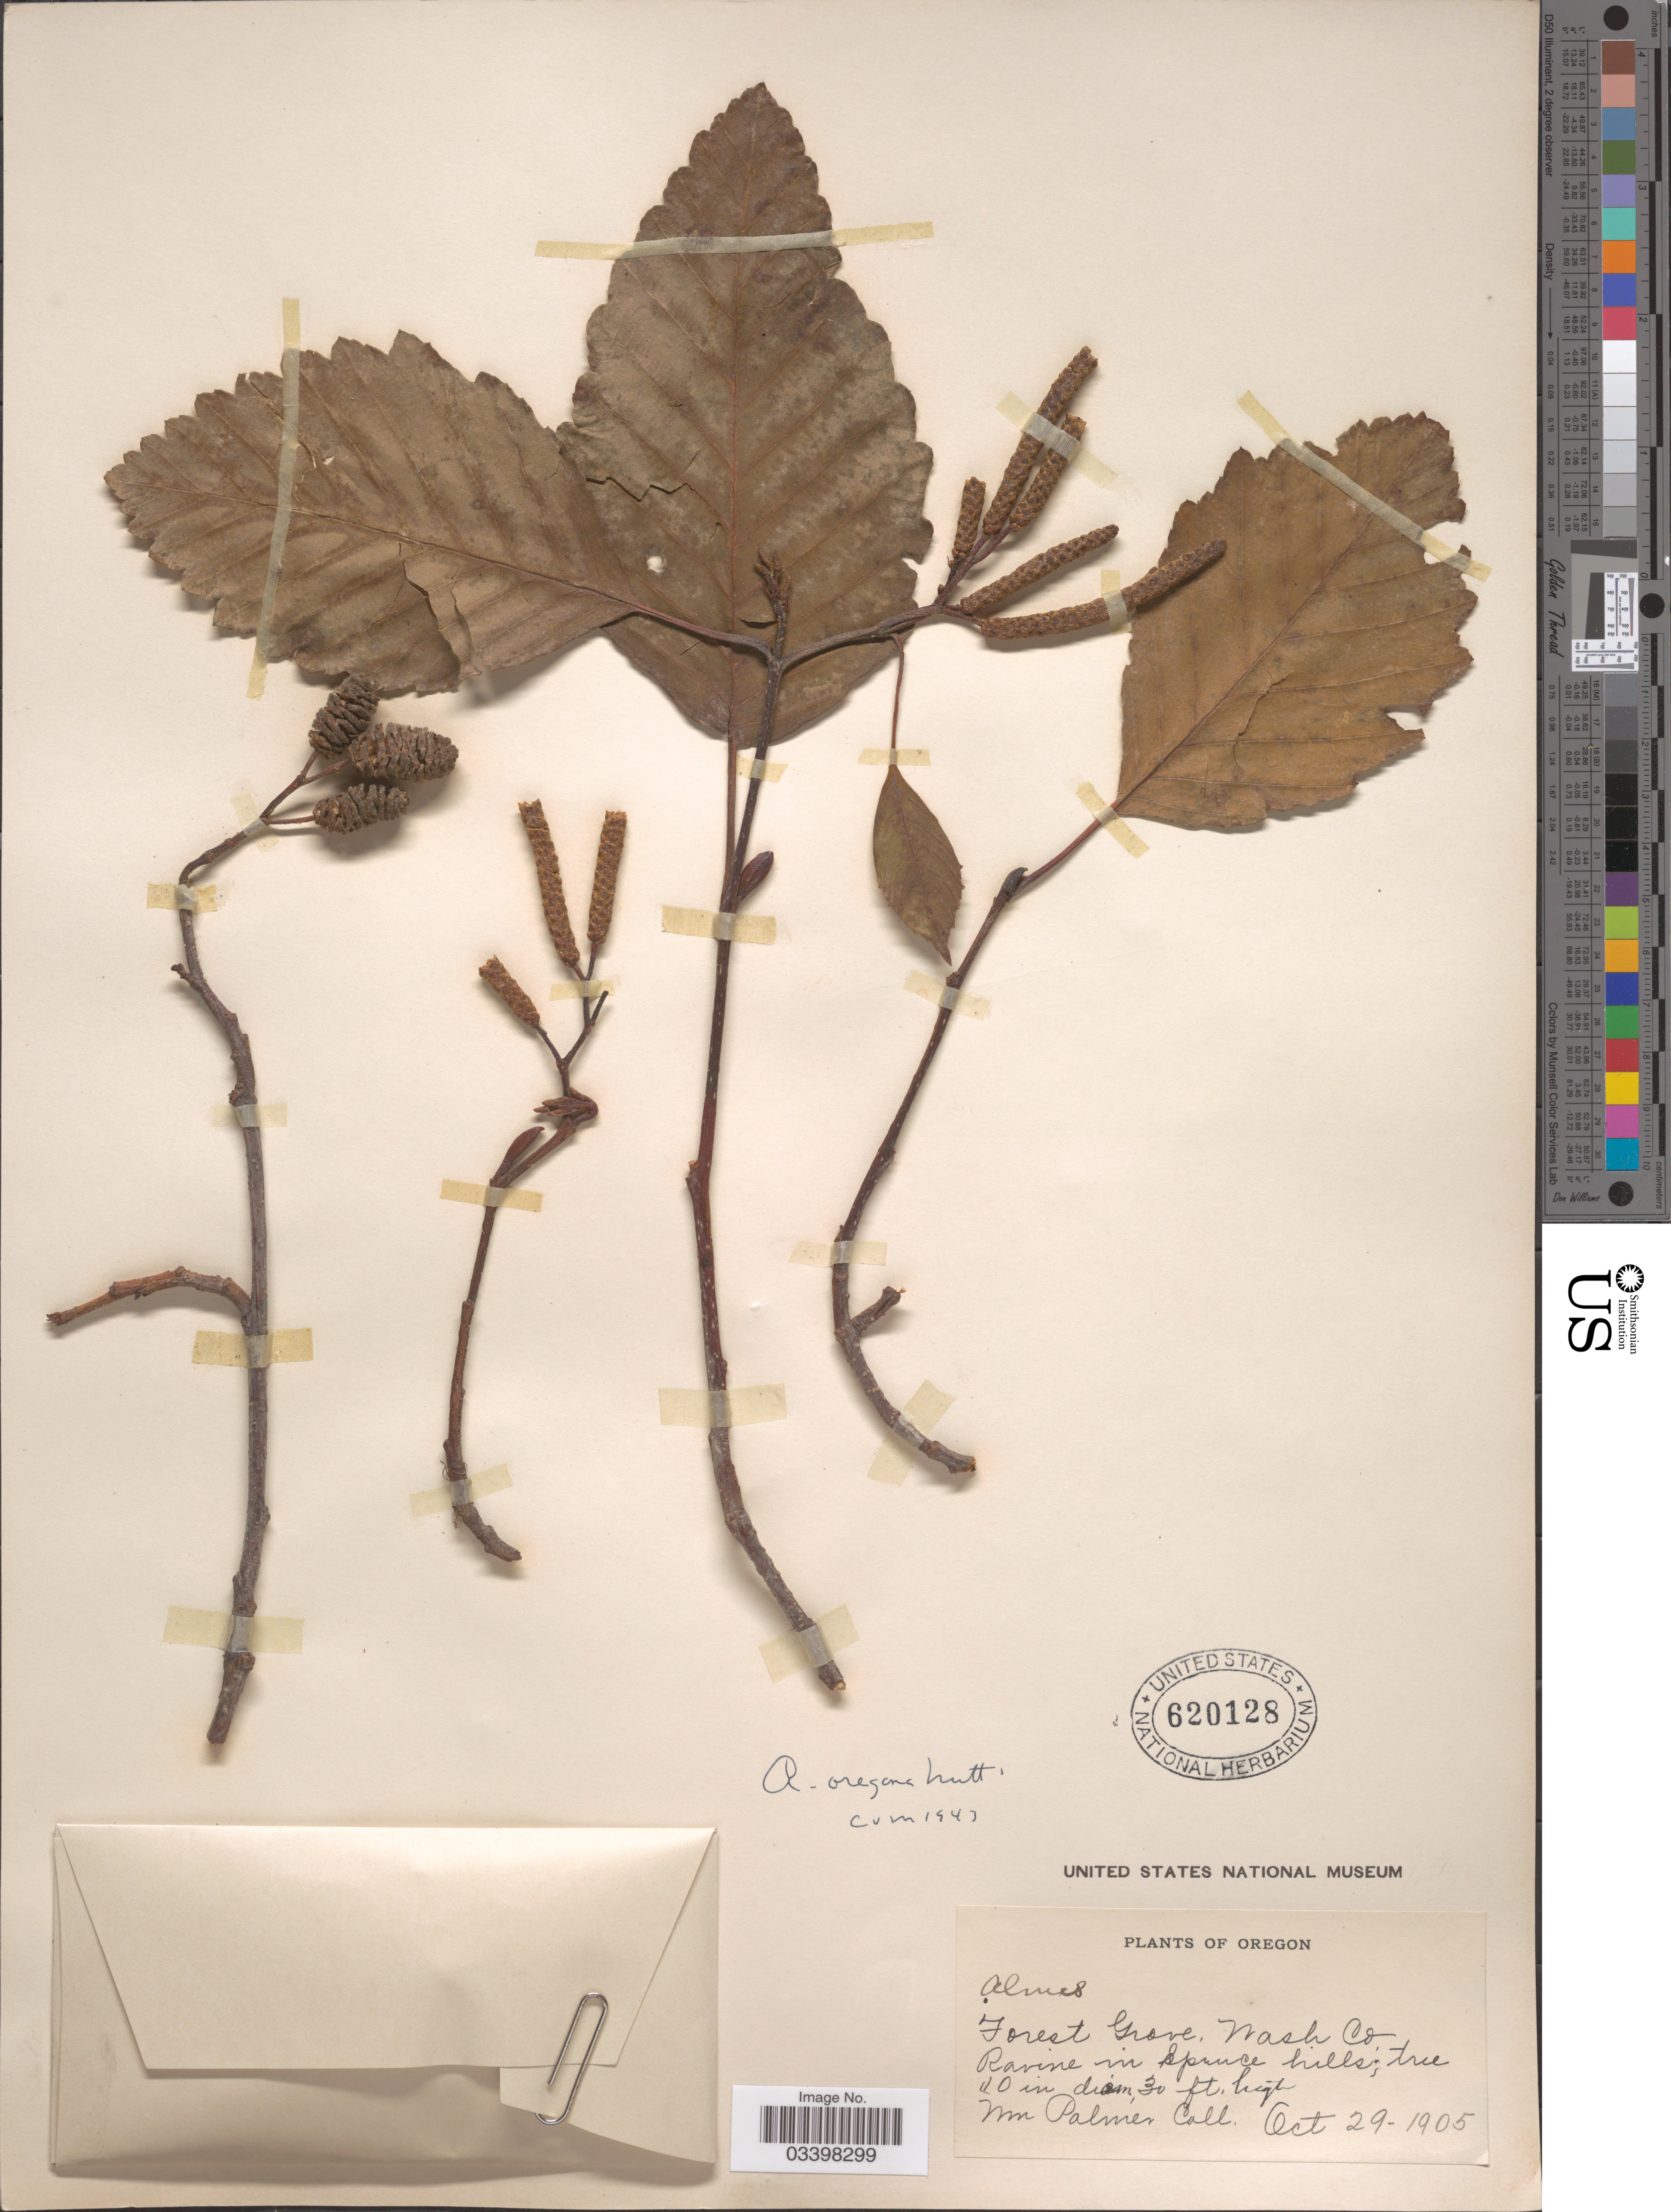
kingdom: Plantae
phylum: Tracheophyta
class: Magnoliopsida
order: Fagales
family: Betulaceae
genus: Alnus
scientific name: Alnus rubra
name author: Bong.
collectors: W. Palmer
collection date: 1905-10-29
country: United States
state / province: Oregon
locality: Forest Grove, Wash Co.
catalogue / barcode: US 620128